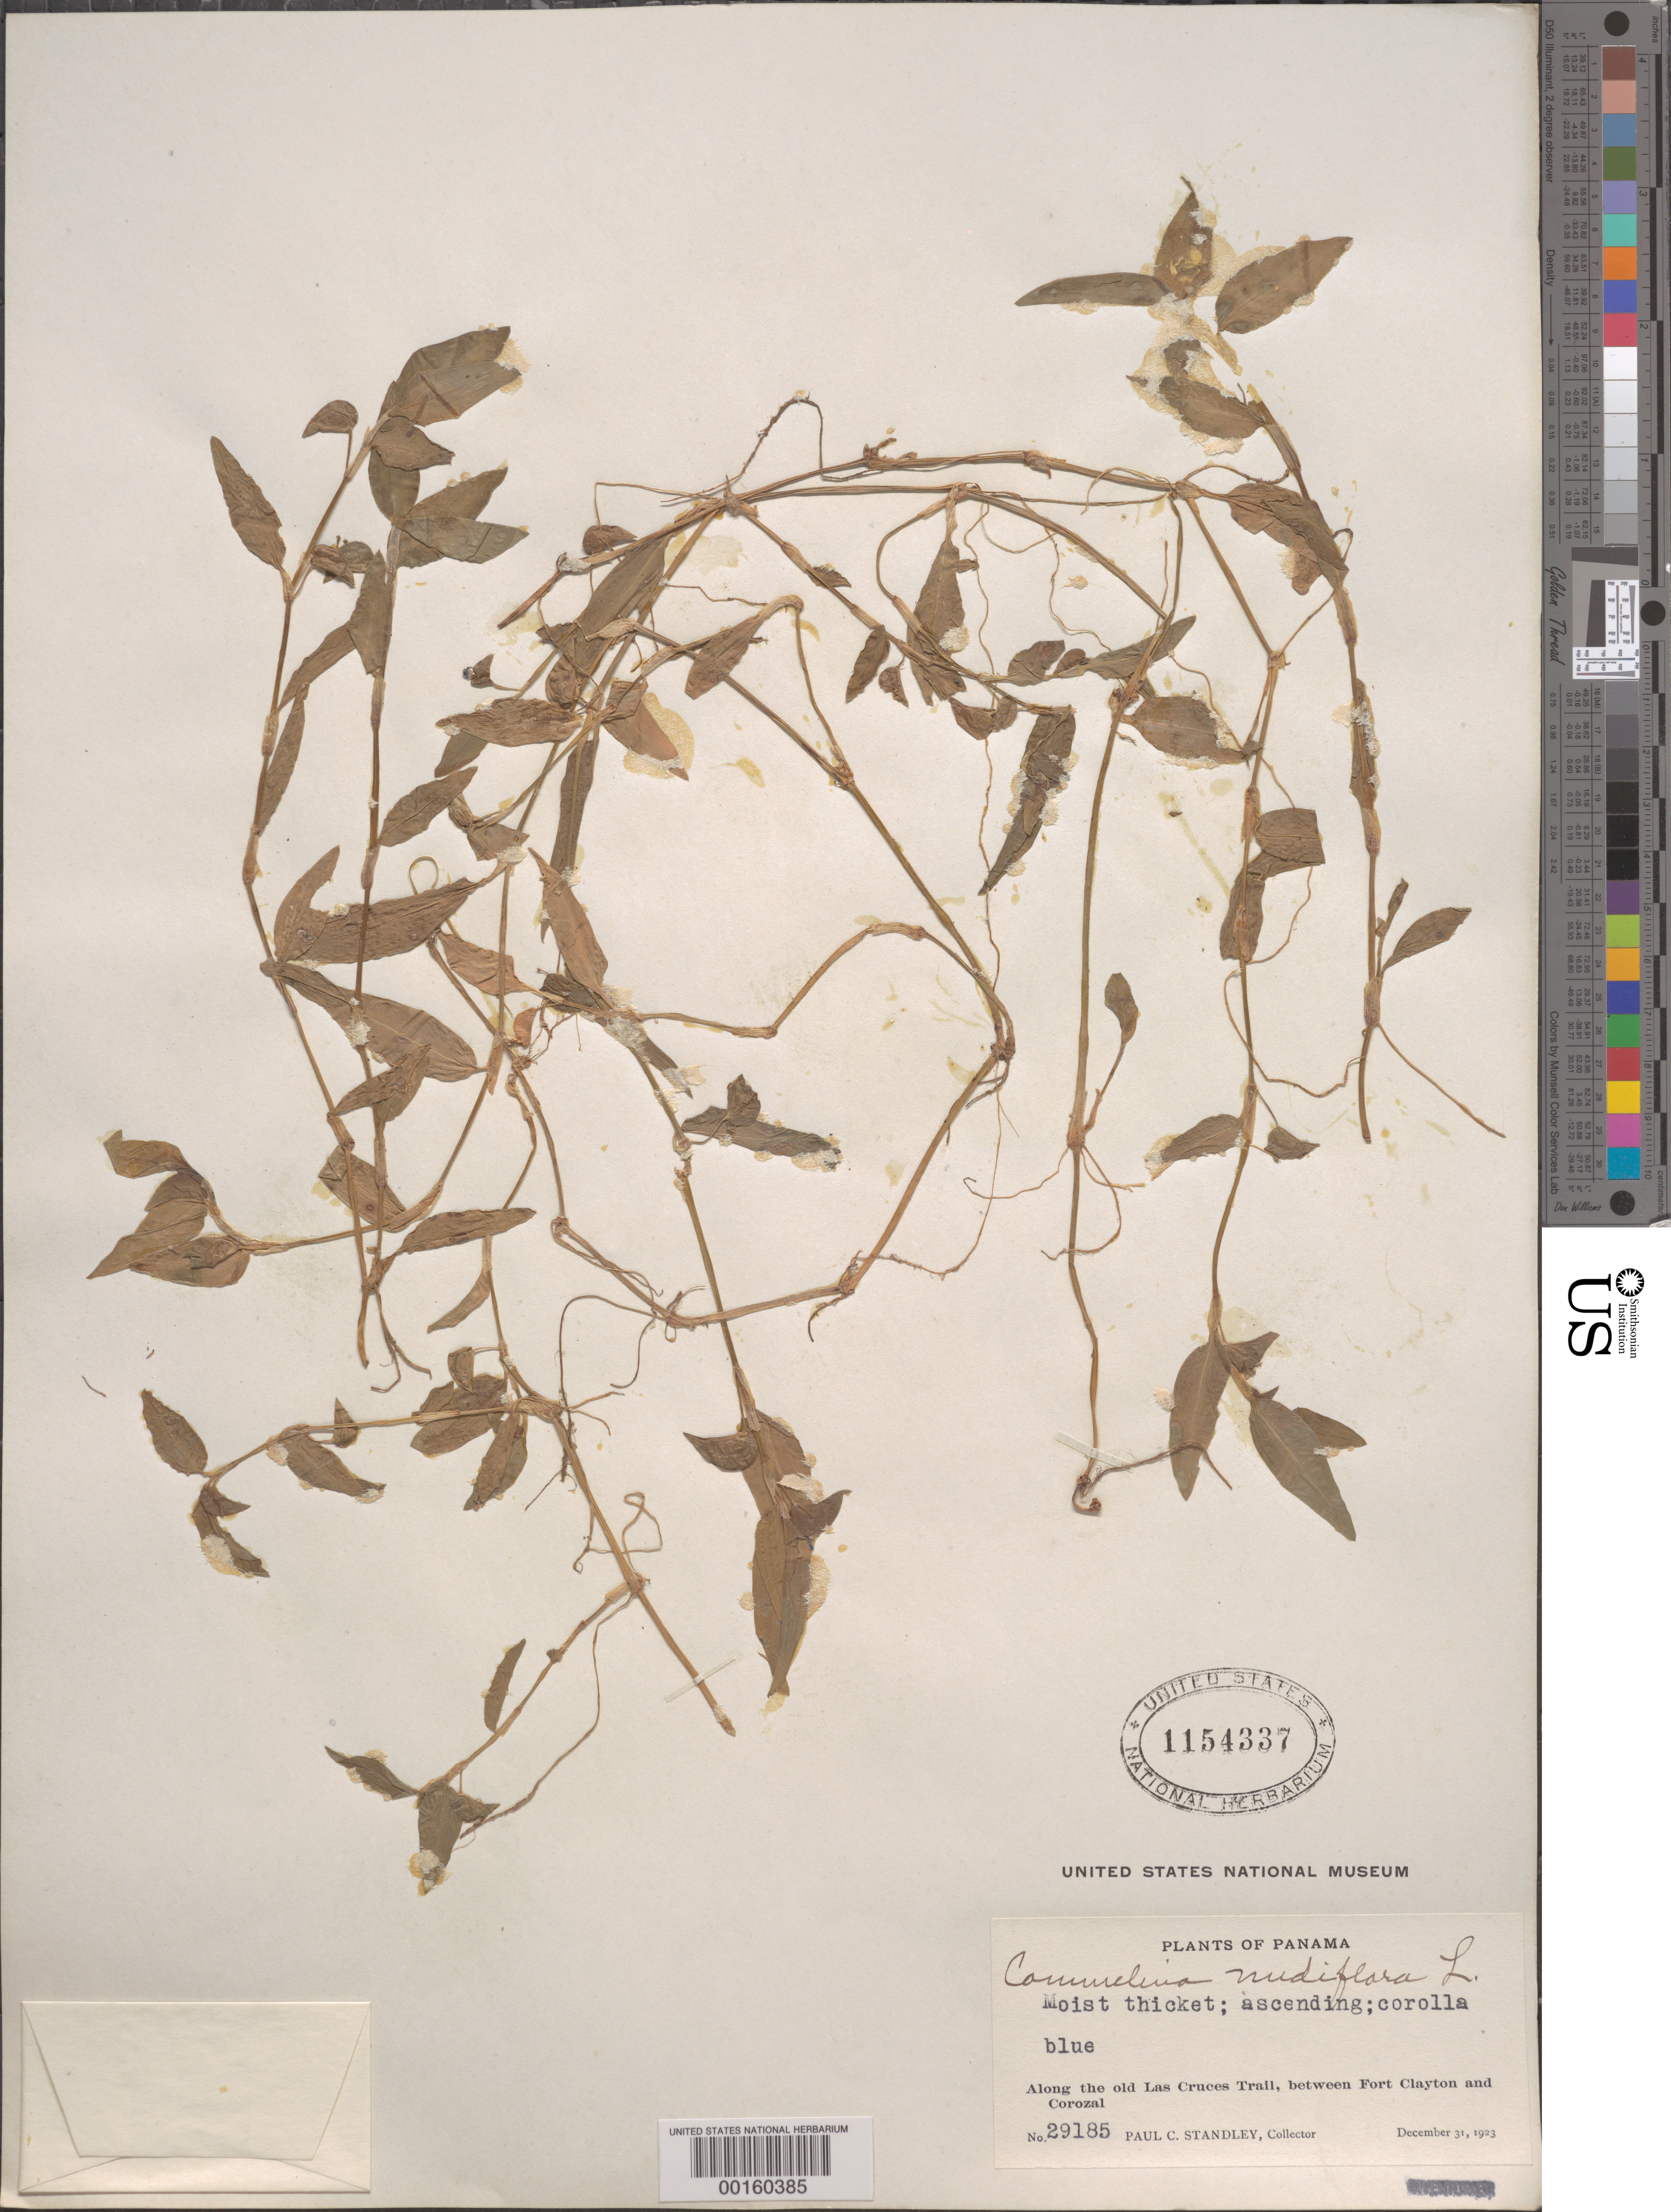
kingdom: Plantae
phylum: Tracheophyta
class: Liliopsida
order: Commelinales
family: Commelinaceae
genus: Commelina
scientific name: Commelina diffusa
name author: Burm. f.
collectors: P. C. Standley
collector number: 29185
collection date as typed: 31 Dec 1923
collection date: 1923-12-31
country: Panama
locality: Las Cruces Trail; between Fort Clayton and Corozal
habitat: Moist thicket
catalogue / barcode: US 1154337